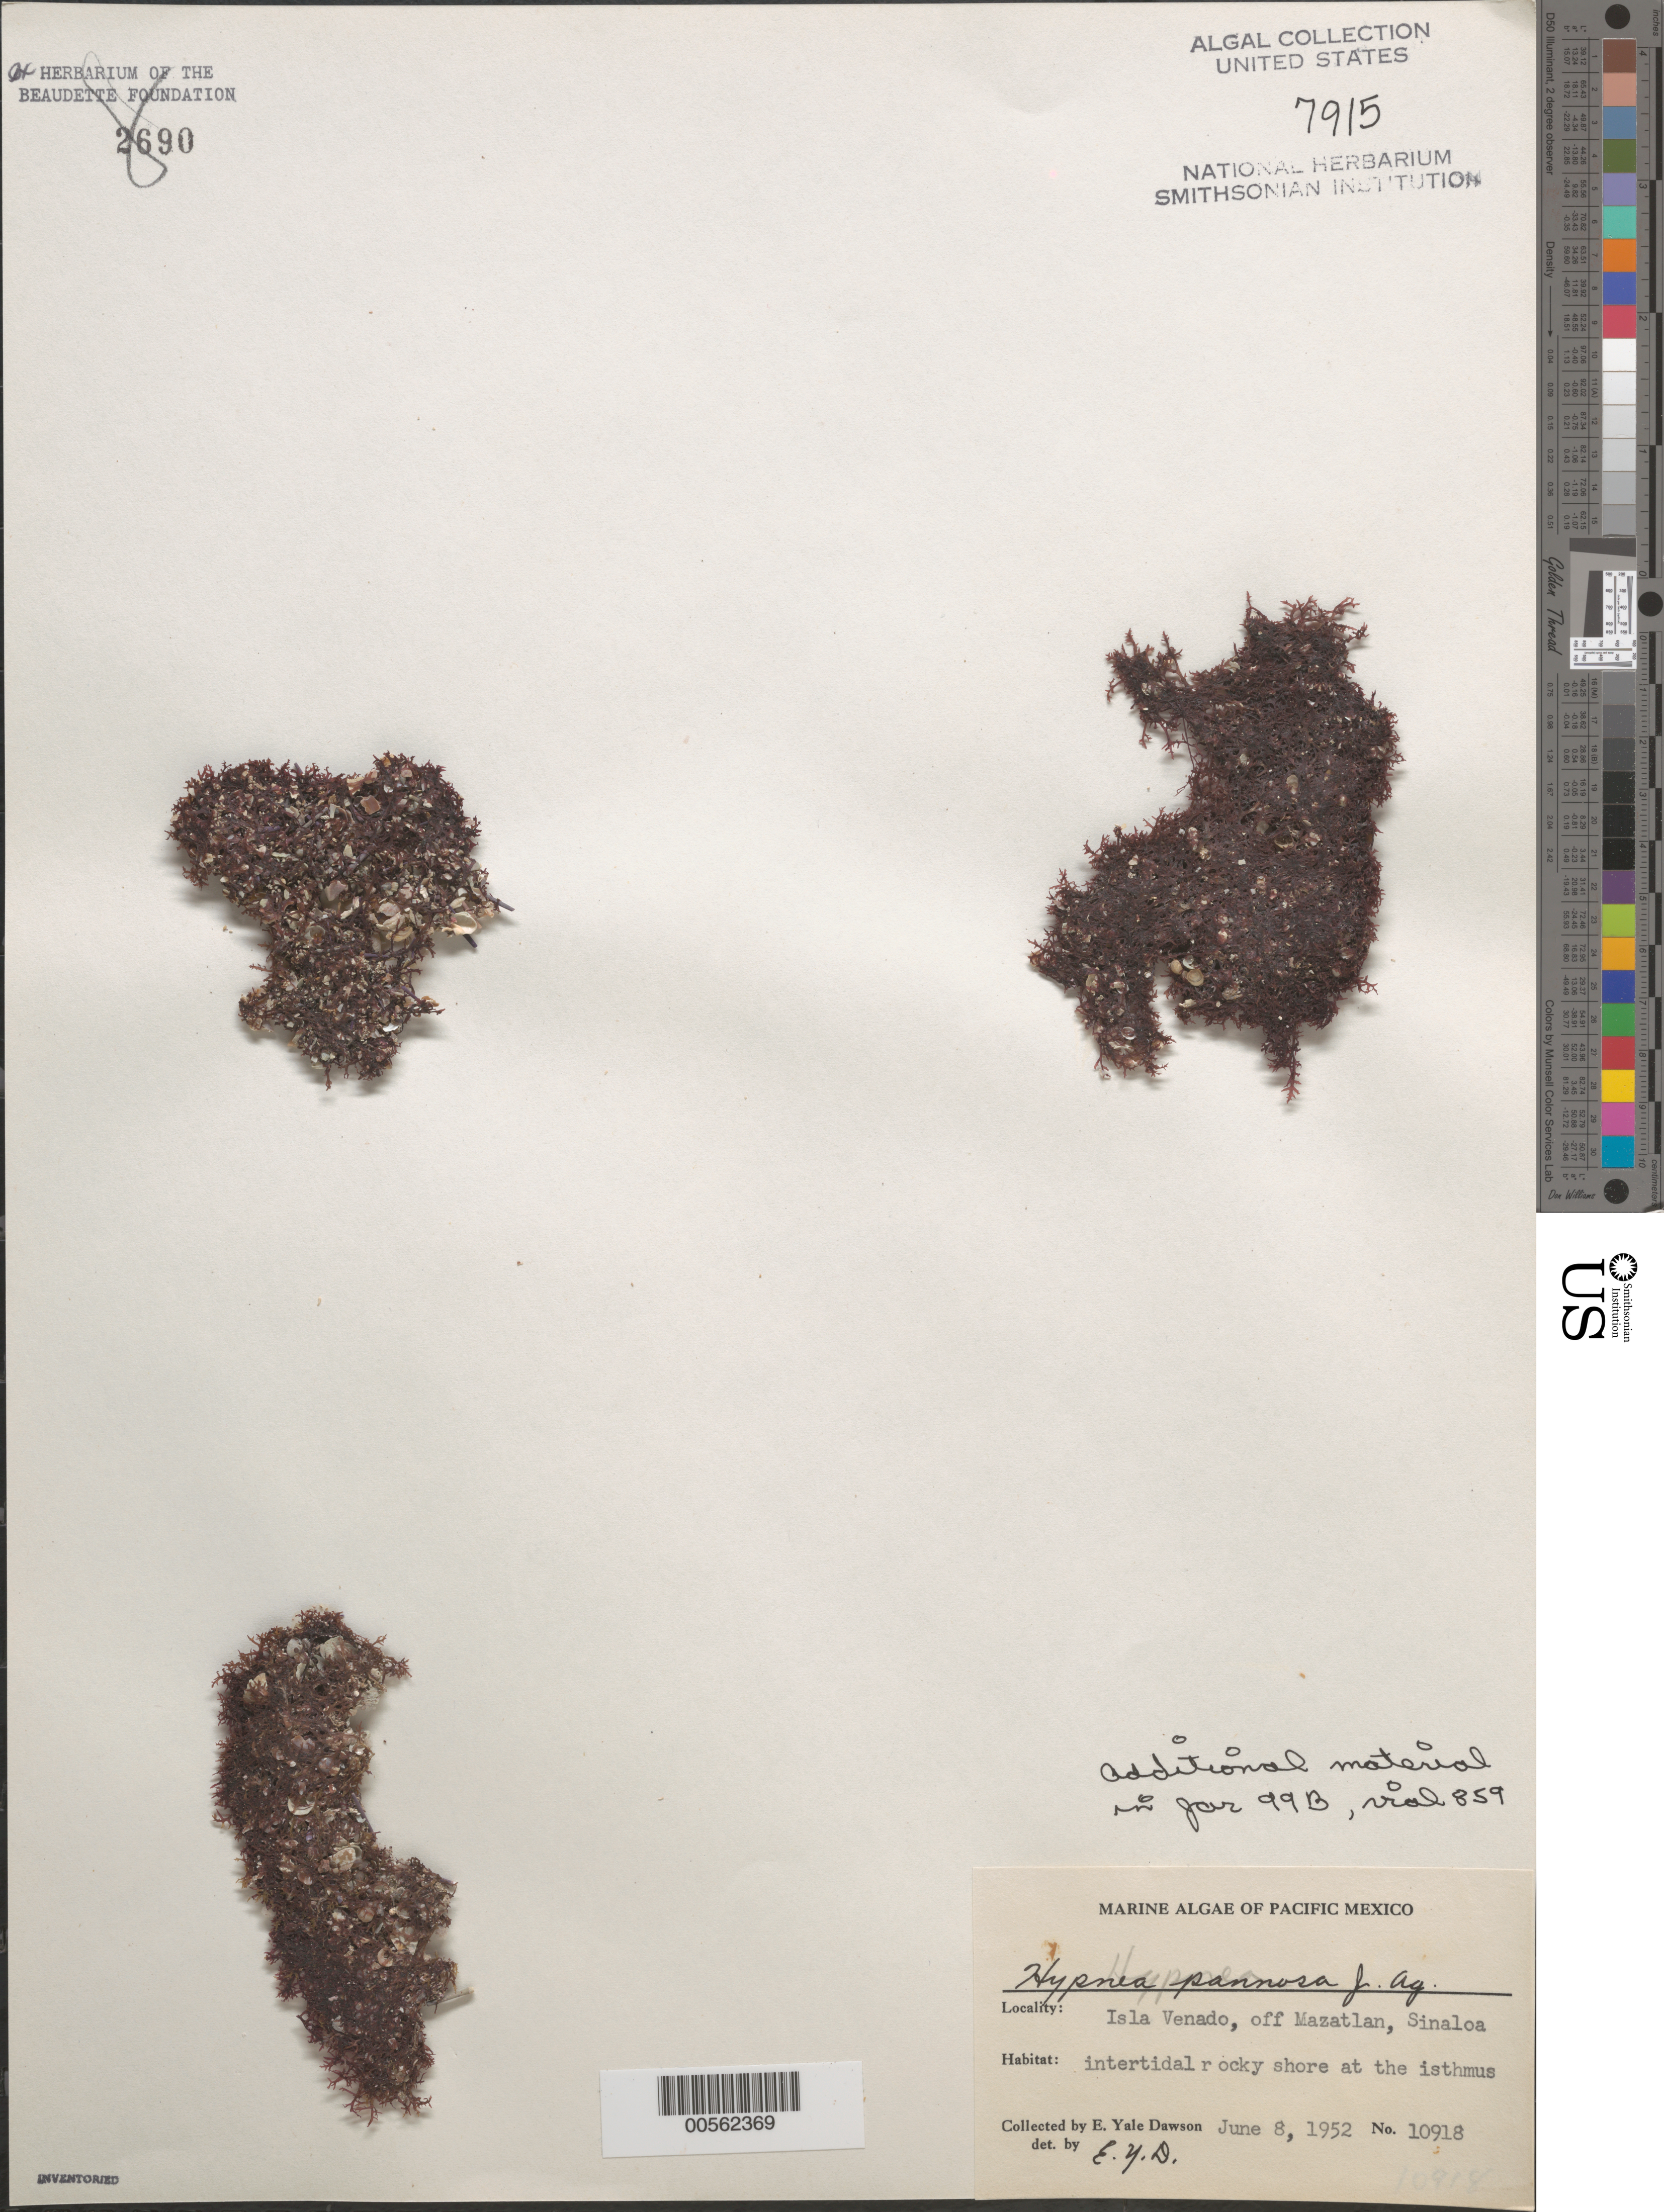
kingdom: Plantae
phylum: Rhodophyta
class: Florideophyceae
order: Gigartinales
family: Cystocloniaceae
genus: Hypnea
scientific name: Hypnea pannosa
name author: J. Agardh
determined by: Dawson, E. Y.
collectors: E. Y. Dawson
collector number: EYD 10918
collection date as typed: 08 Jun 1952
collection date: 1952-06-08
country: Mexico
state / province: Sinaloa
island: Isla Venado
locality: Off Mazatlan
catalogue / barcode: US 7915